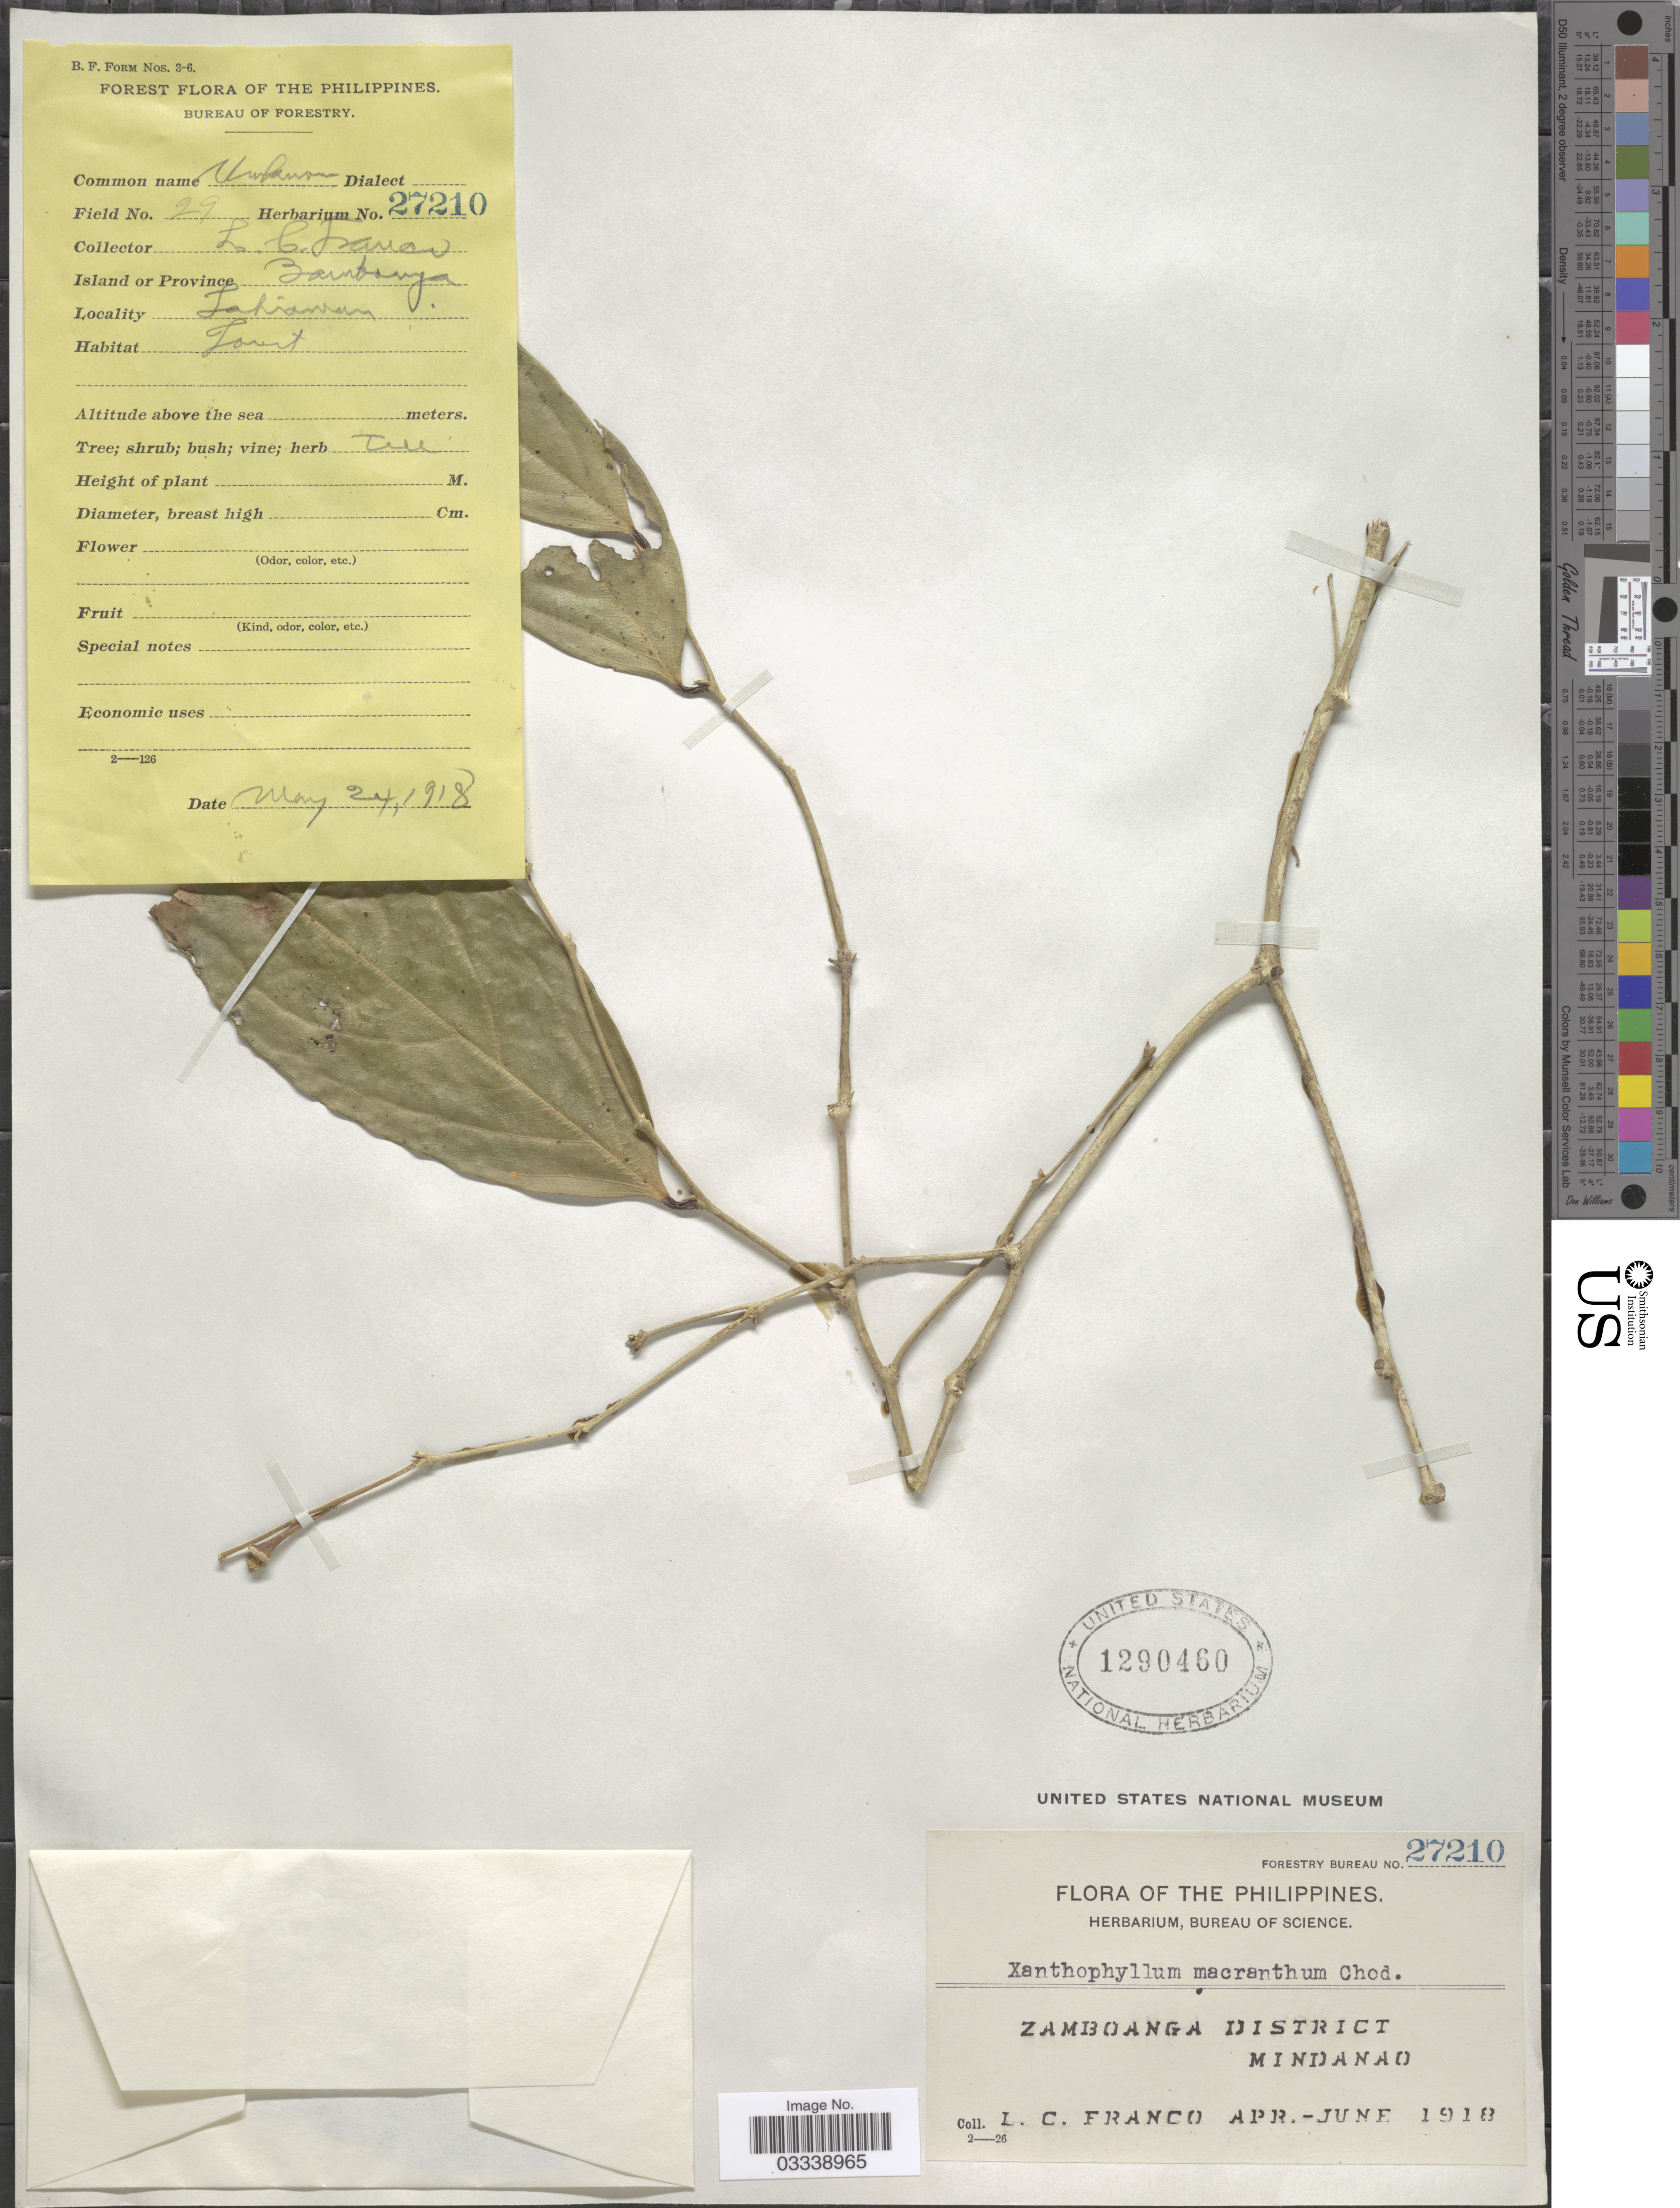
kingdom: Plantae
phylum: Tracheophyta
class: Magnoliopsida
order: Fabales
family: Polygalaceae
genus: Xanthophyllum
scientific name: Xanthophyllum discolor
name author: Chodat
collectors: L. C. Franco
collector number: Forestry Bureau 27210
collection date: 1918-05-24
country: Philippines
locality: Zamboanga District, Mindanao. Lahianwan .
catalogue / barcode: US 1290460